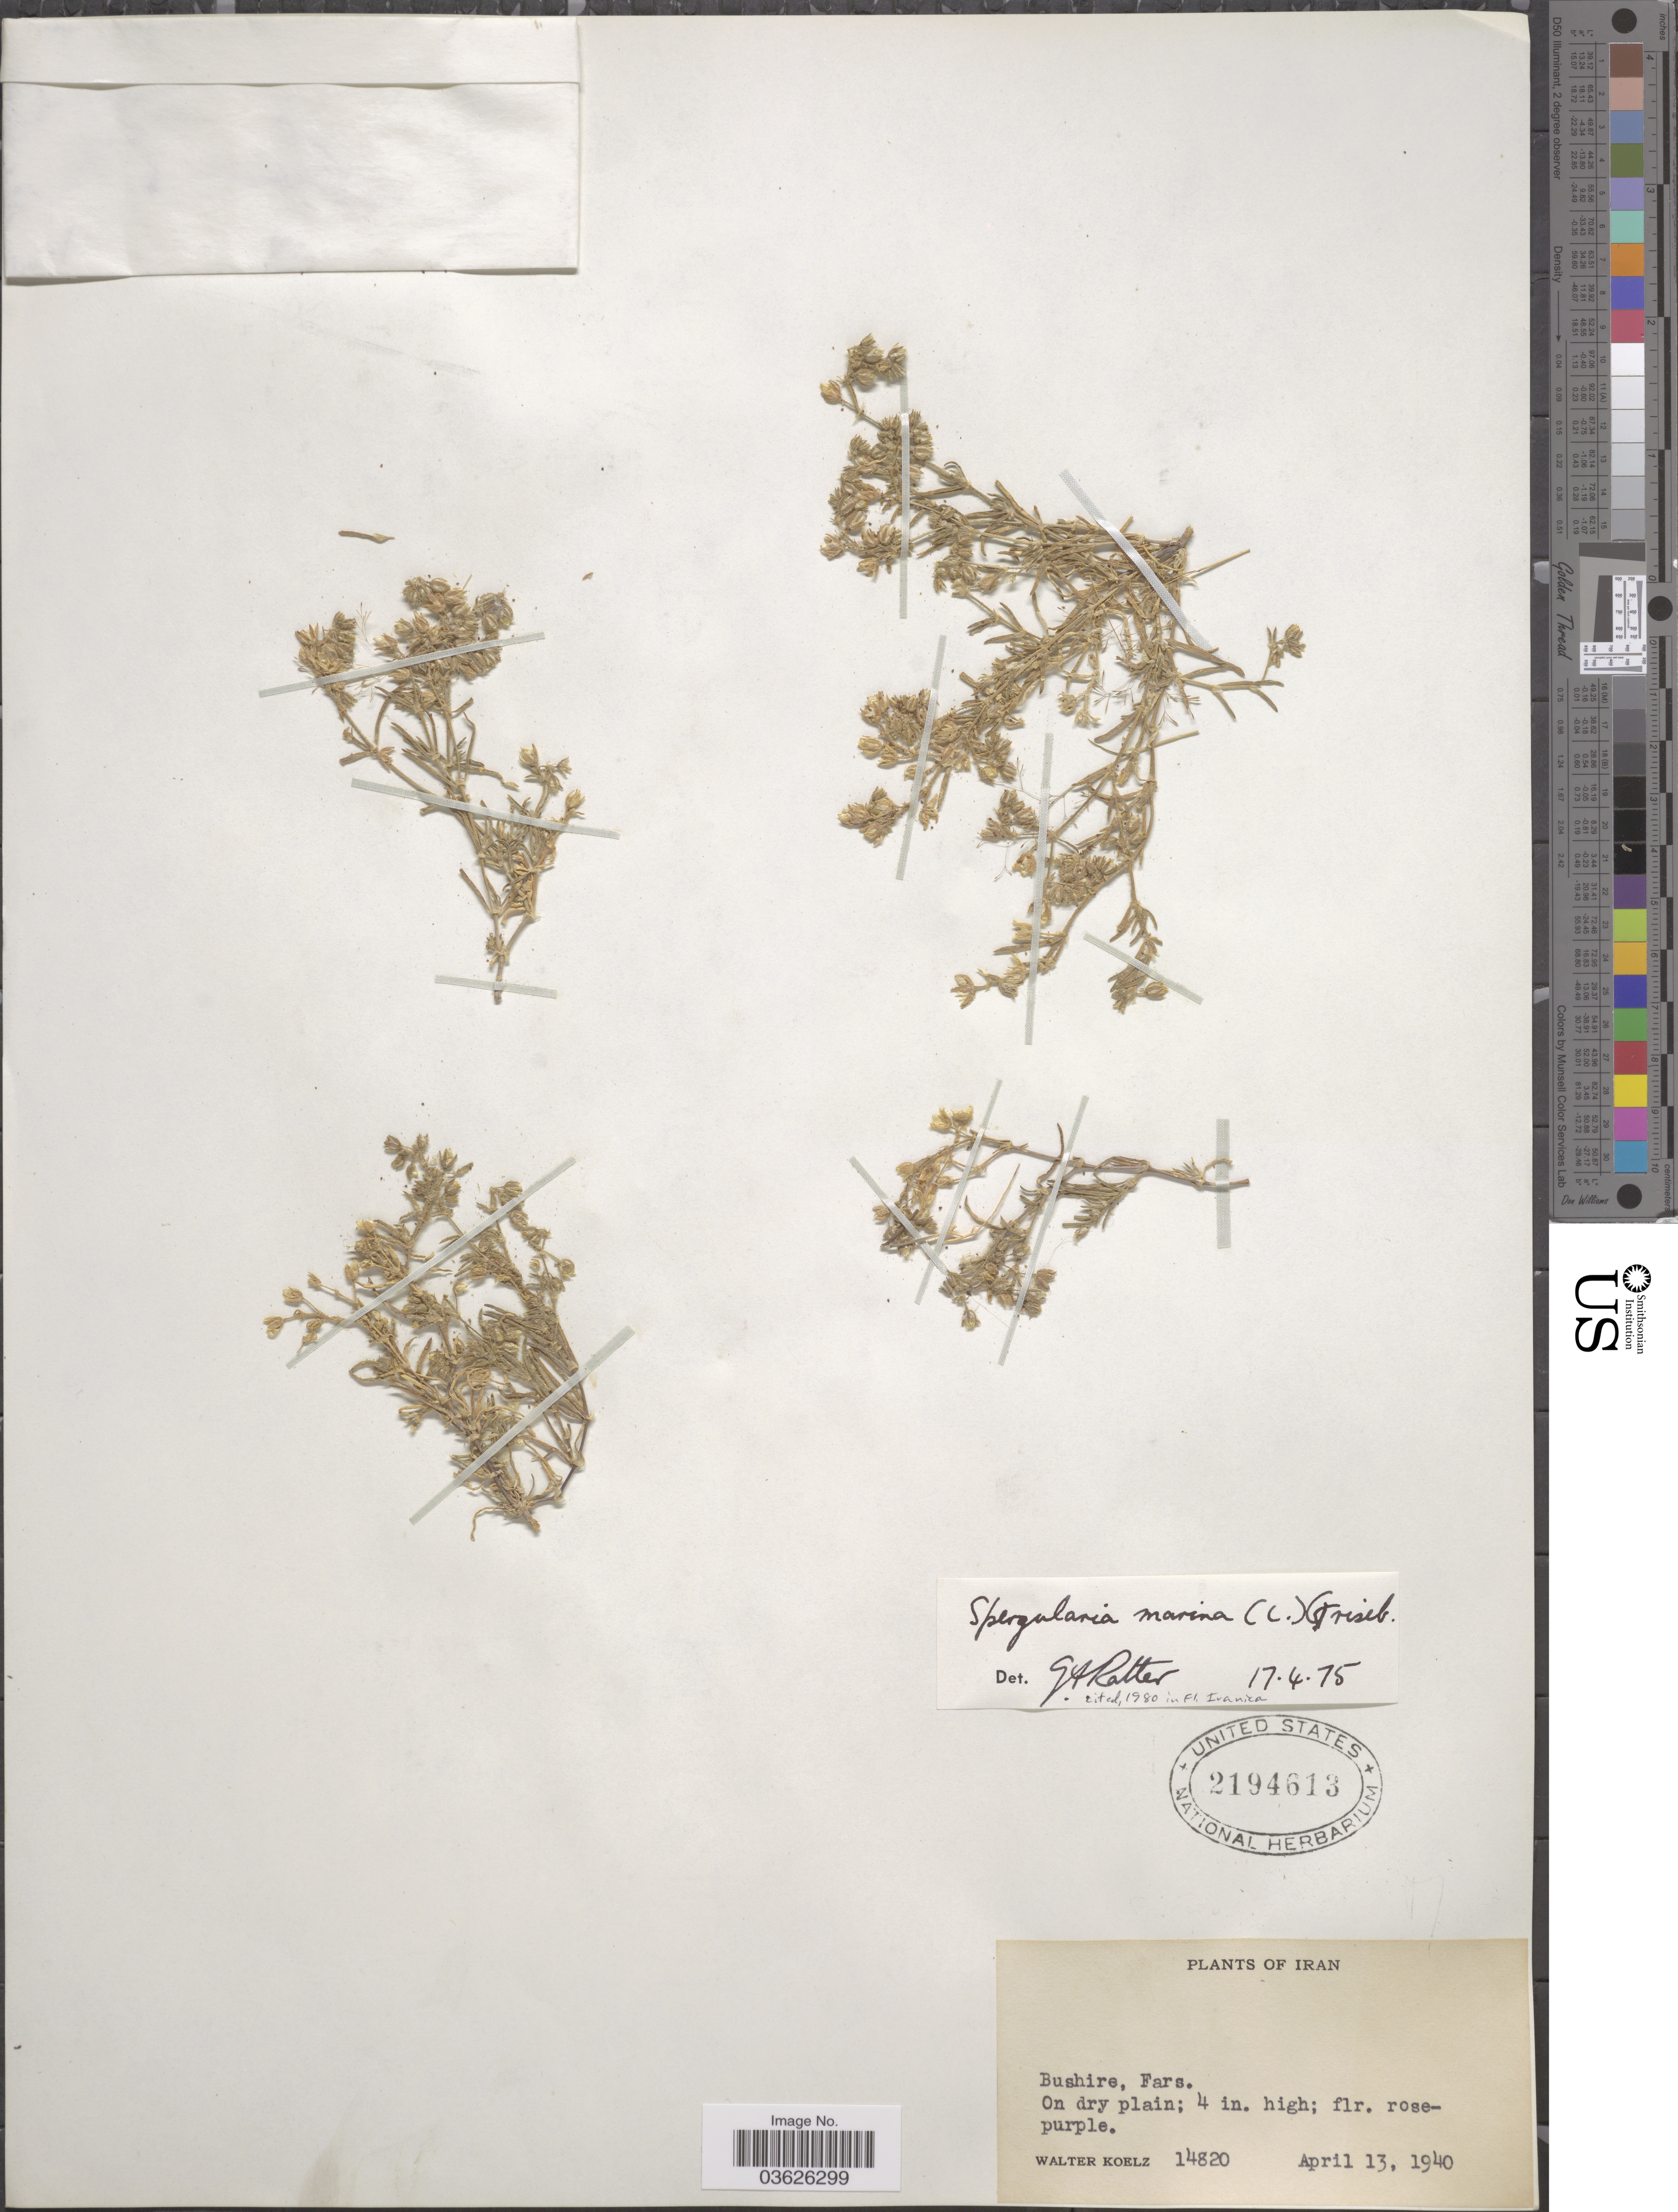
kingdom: Plantae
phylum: Tracheophyta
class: Magnoliopsida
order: Caryophyllales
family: Caryophyllaceae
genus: Spergularia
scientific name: Spergularia marina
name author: (L.) Griseb.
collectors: W. N. Koelz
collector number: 14820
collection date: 1940-04-13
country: Iran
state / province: Fars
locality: Bushirs.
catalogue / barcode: US 2194613